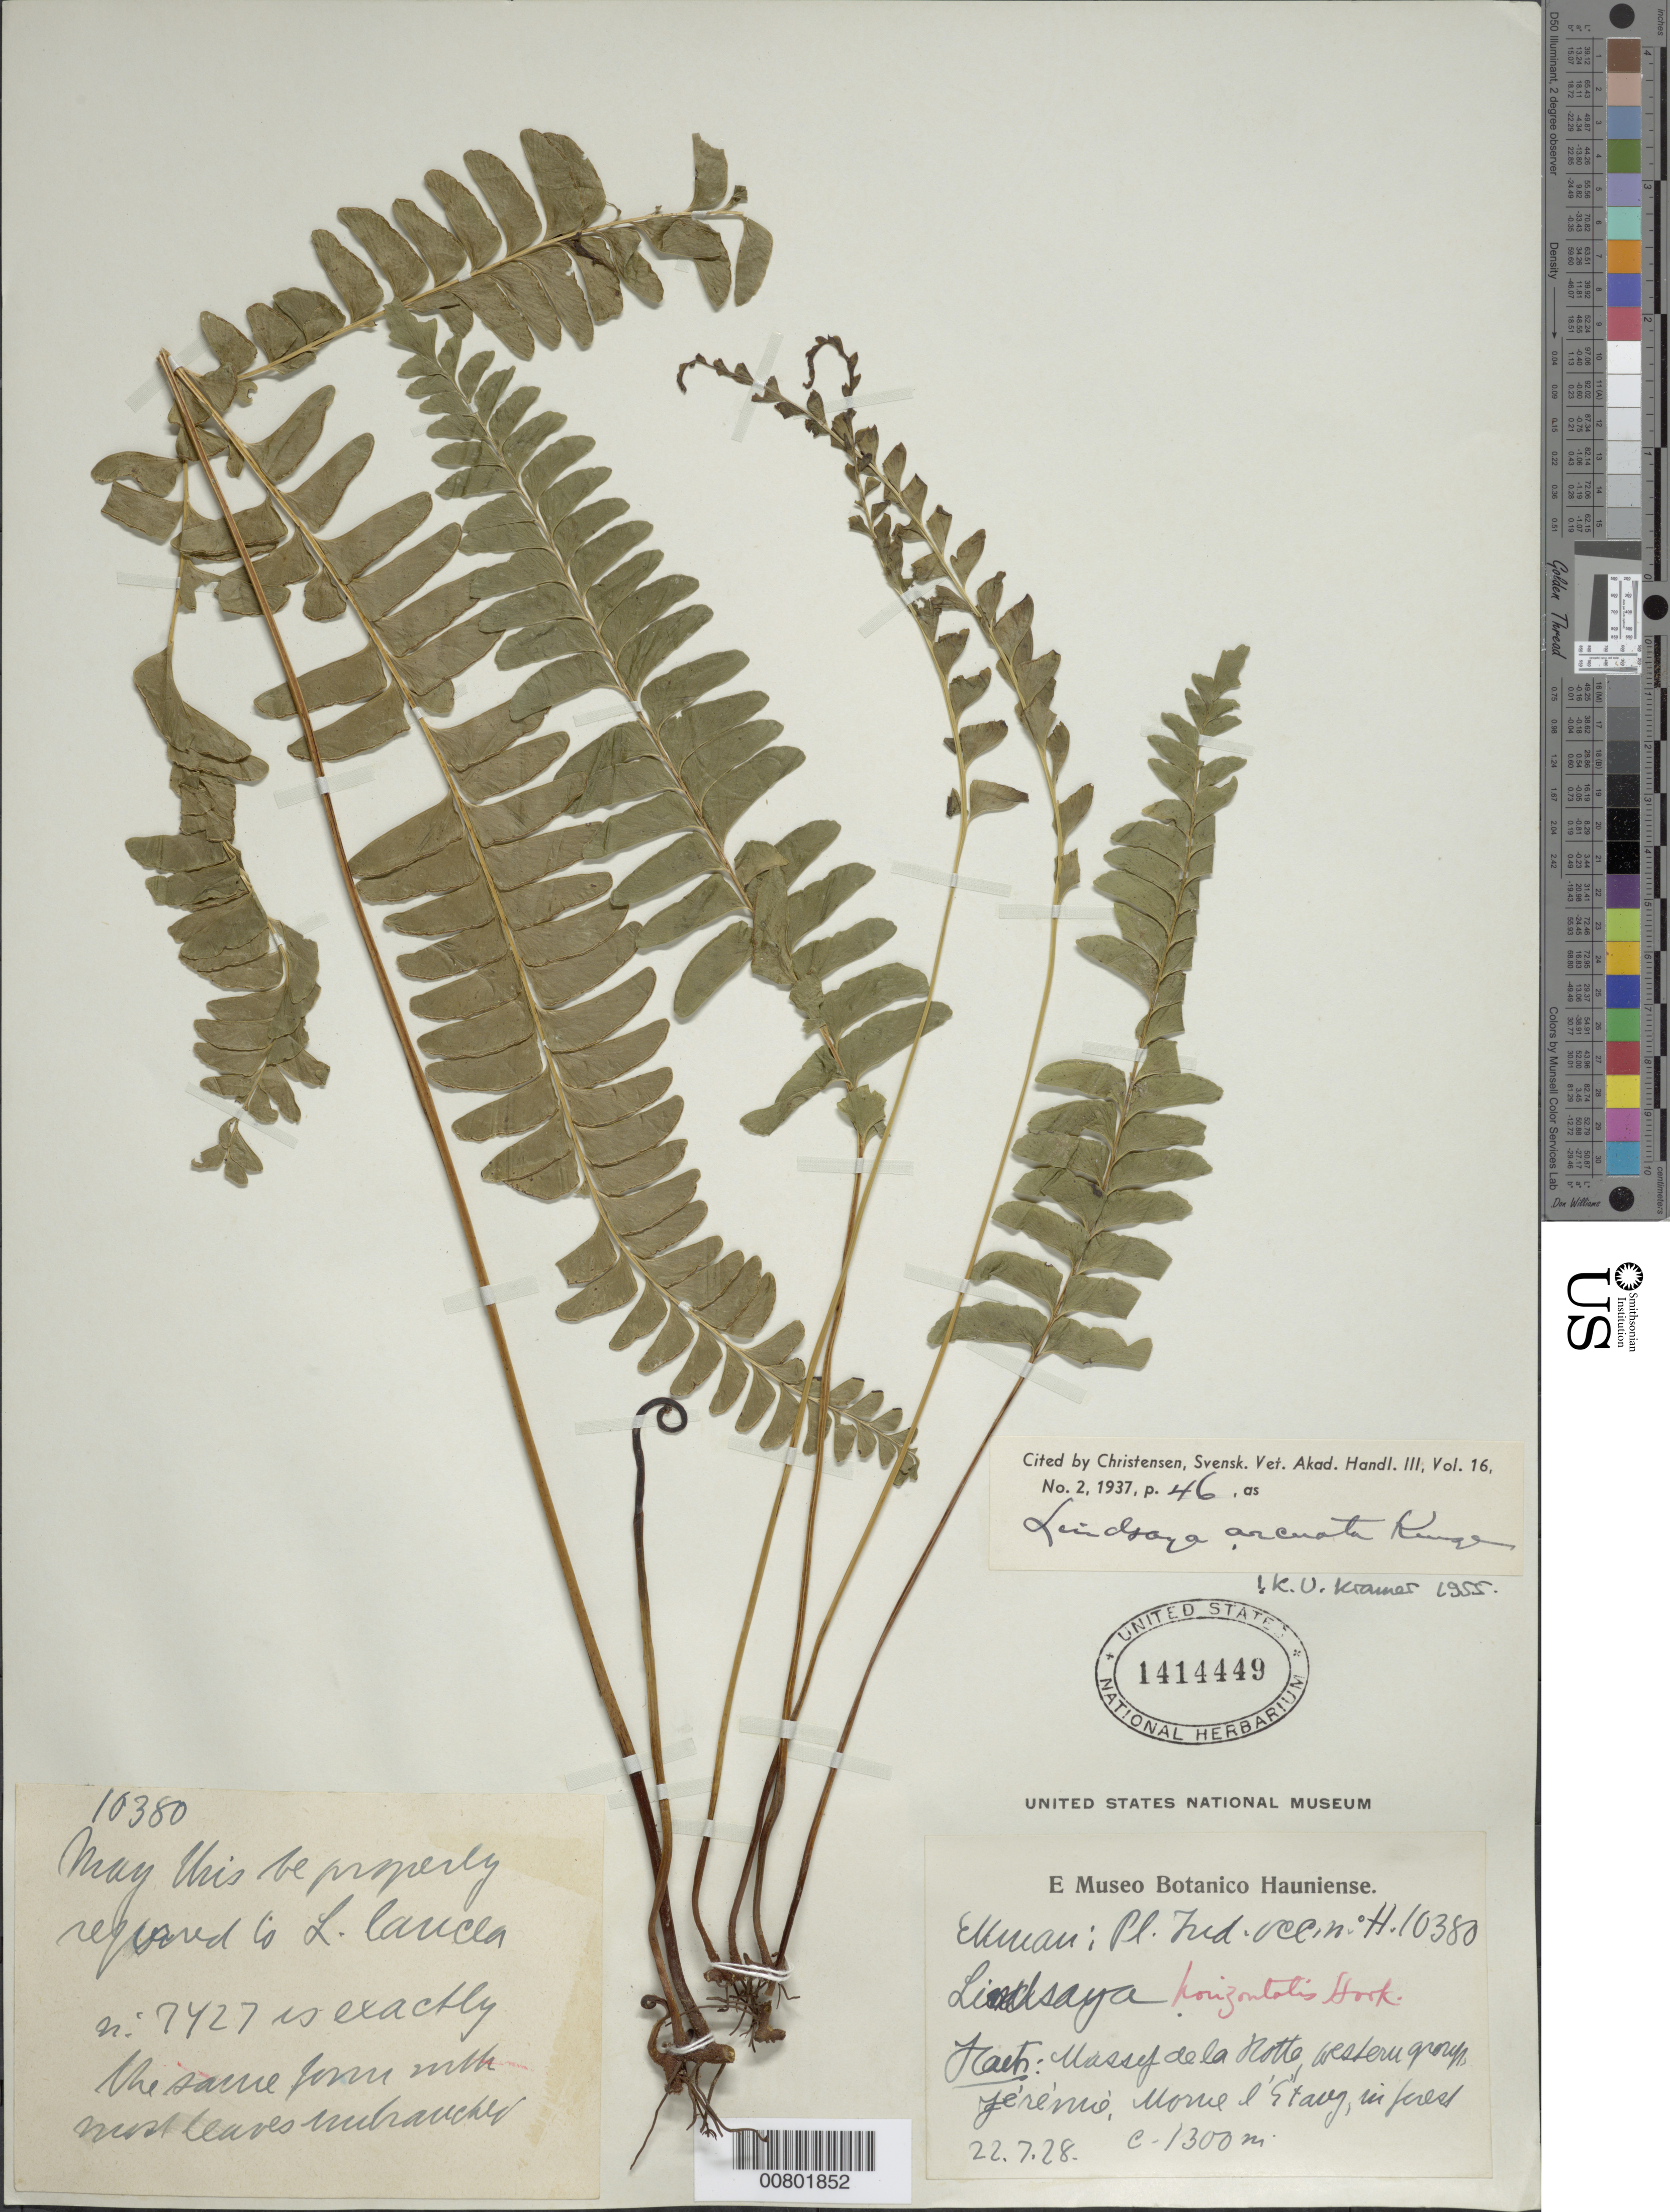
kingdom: Plantae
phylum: Tracheophyta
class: Polypodiopsida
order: Polypodiales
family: Lindsaeaceae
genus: Lindsaea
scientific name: Lindsaea arcuata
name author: Kunze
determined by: Kramer, K. U.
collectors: E. L. Ekman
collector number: H 10380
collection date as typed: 22 Jul 1928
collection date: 1928-07-22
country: Haiti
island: Hispaniola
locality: Massif de la Hotte, western group, Jérémie, Morne l'Stasey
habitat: Forest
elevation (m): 1300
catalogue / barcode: US 1414449